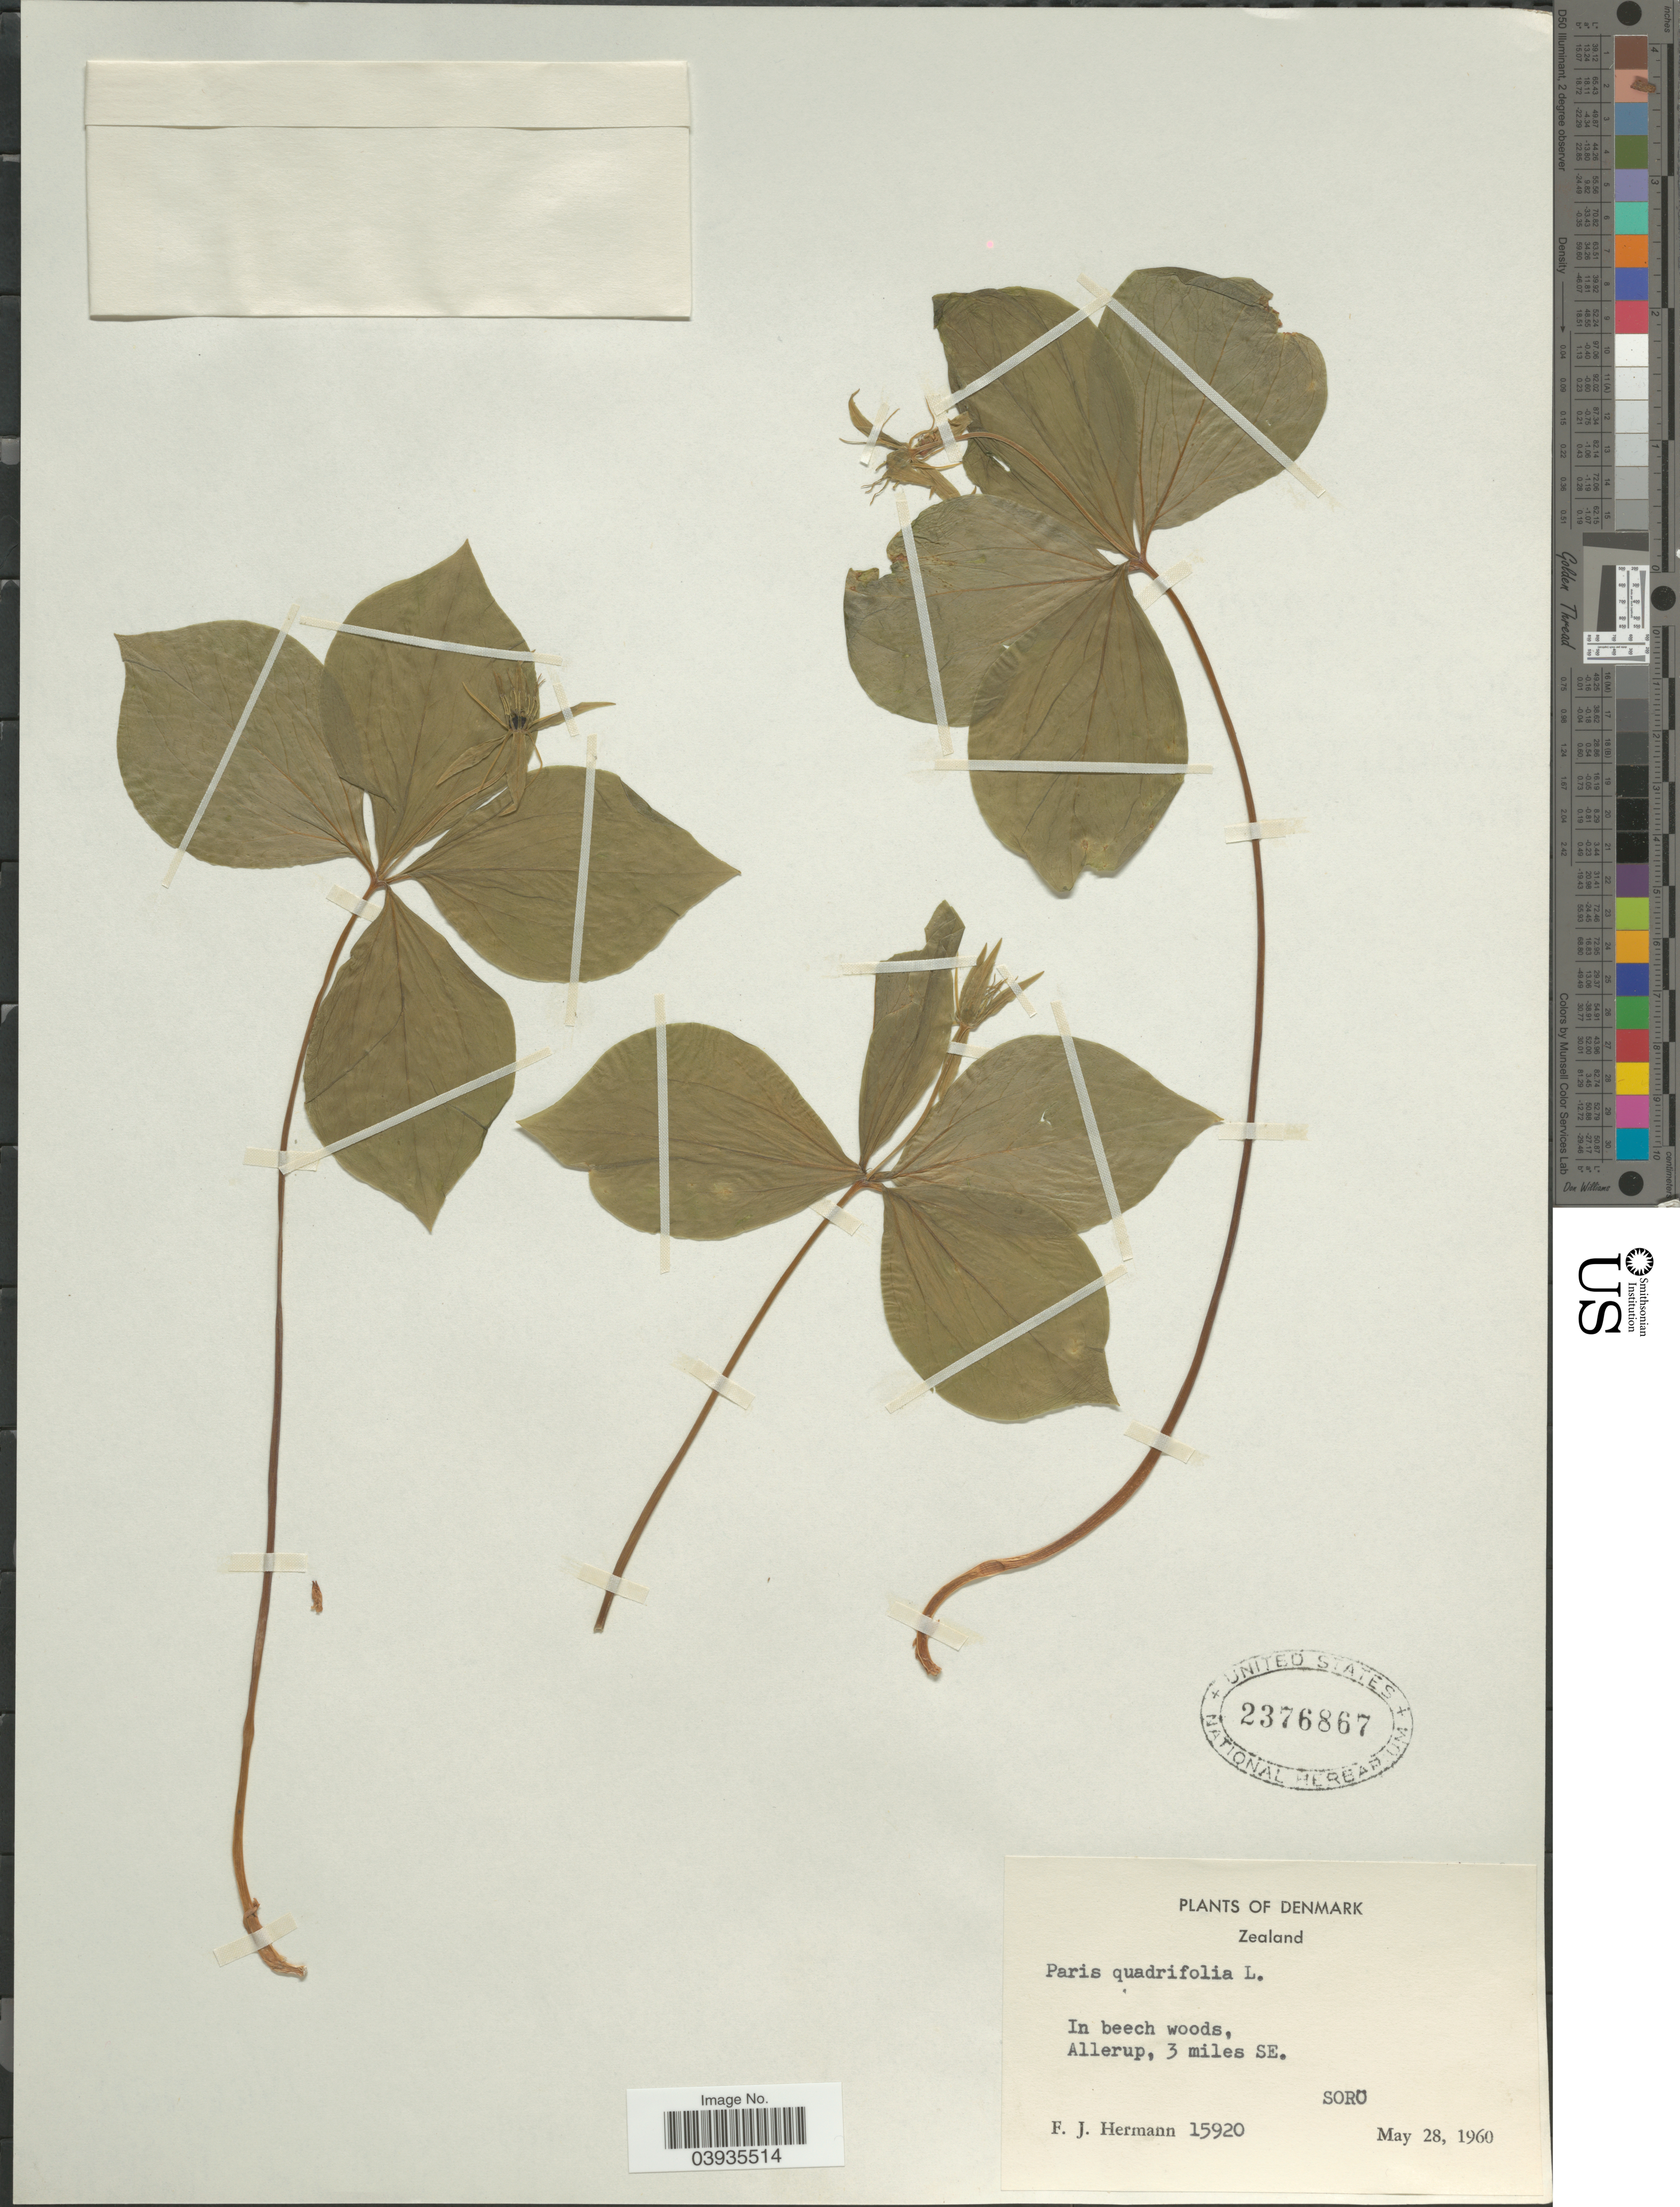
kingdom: Plantae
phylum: Tracheophyta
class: Liliopsida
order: Liliales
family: Melanthiaceae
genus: Paris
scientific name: Paris quadrifolia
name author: L.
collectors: F. J. Hermann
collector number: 15920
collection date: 1960-05-28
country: Denmark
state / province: Sjæland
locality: Zealand. Allerup, 3 miles SE. Soro.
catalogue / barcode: US 2376867